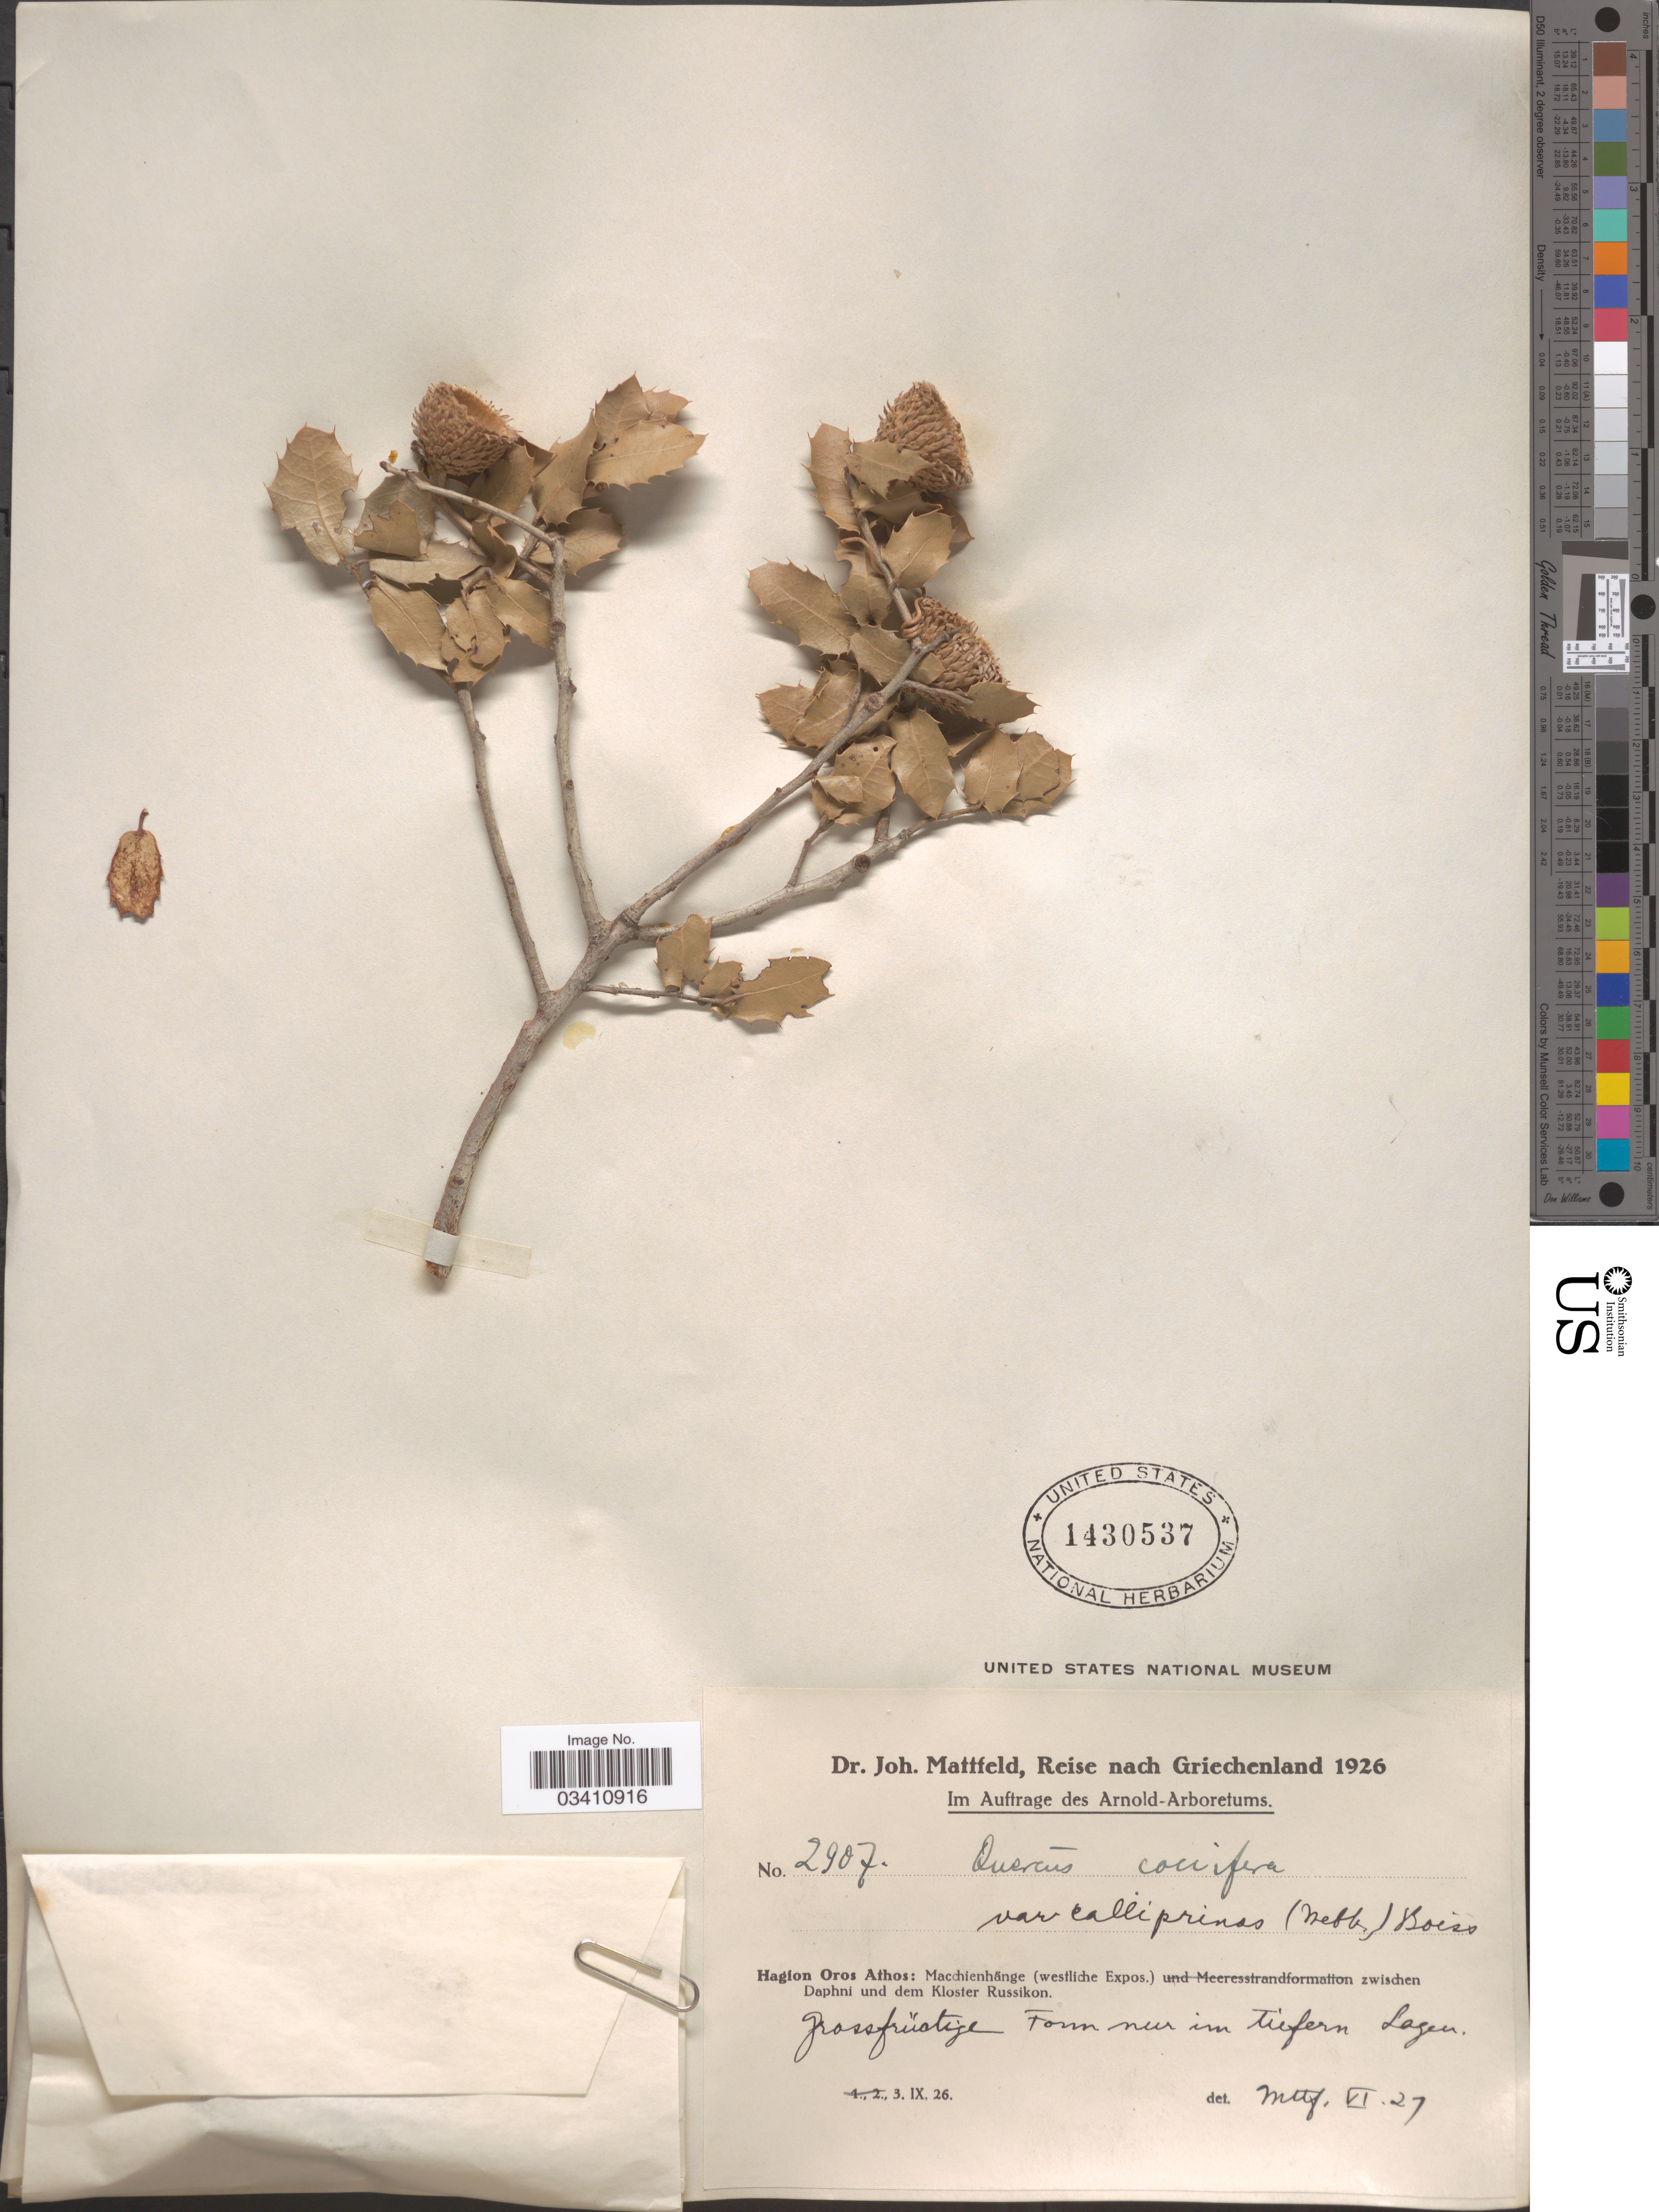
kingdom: Plantae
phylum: Tracheophyta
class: Magnoliopsida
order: Fagales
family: Fagaceae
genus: Quercus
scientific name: Quercus coccifera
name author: L.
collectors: J. Mattfeld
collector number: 2907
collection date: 1926-09-03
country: Greece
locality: Hagion Oros Athos: Macchienhänge (westliche Expos.) zwischen Daphni und dem Kloster Russikon.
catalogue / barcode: US 1430537